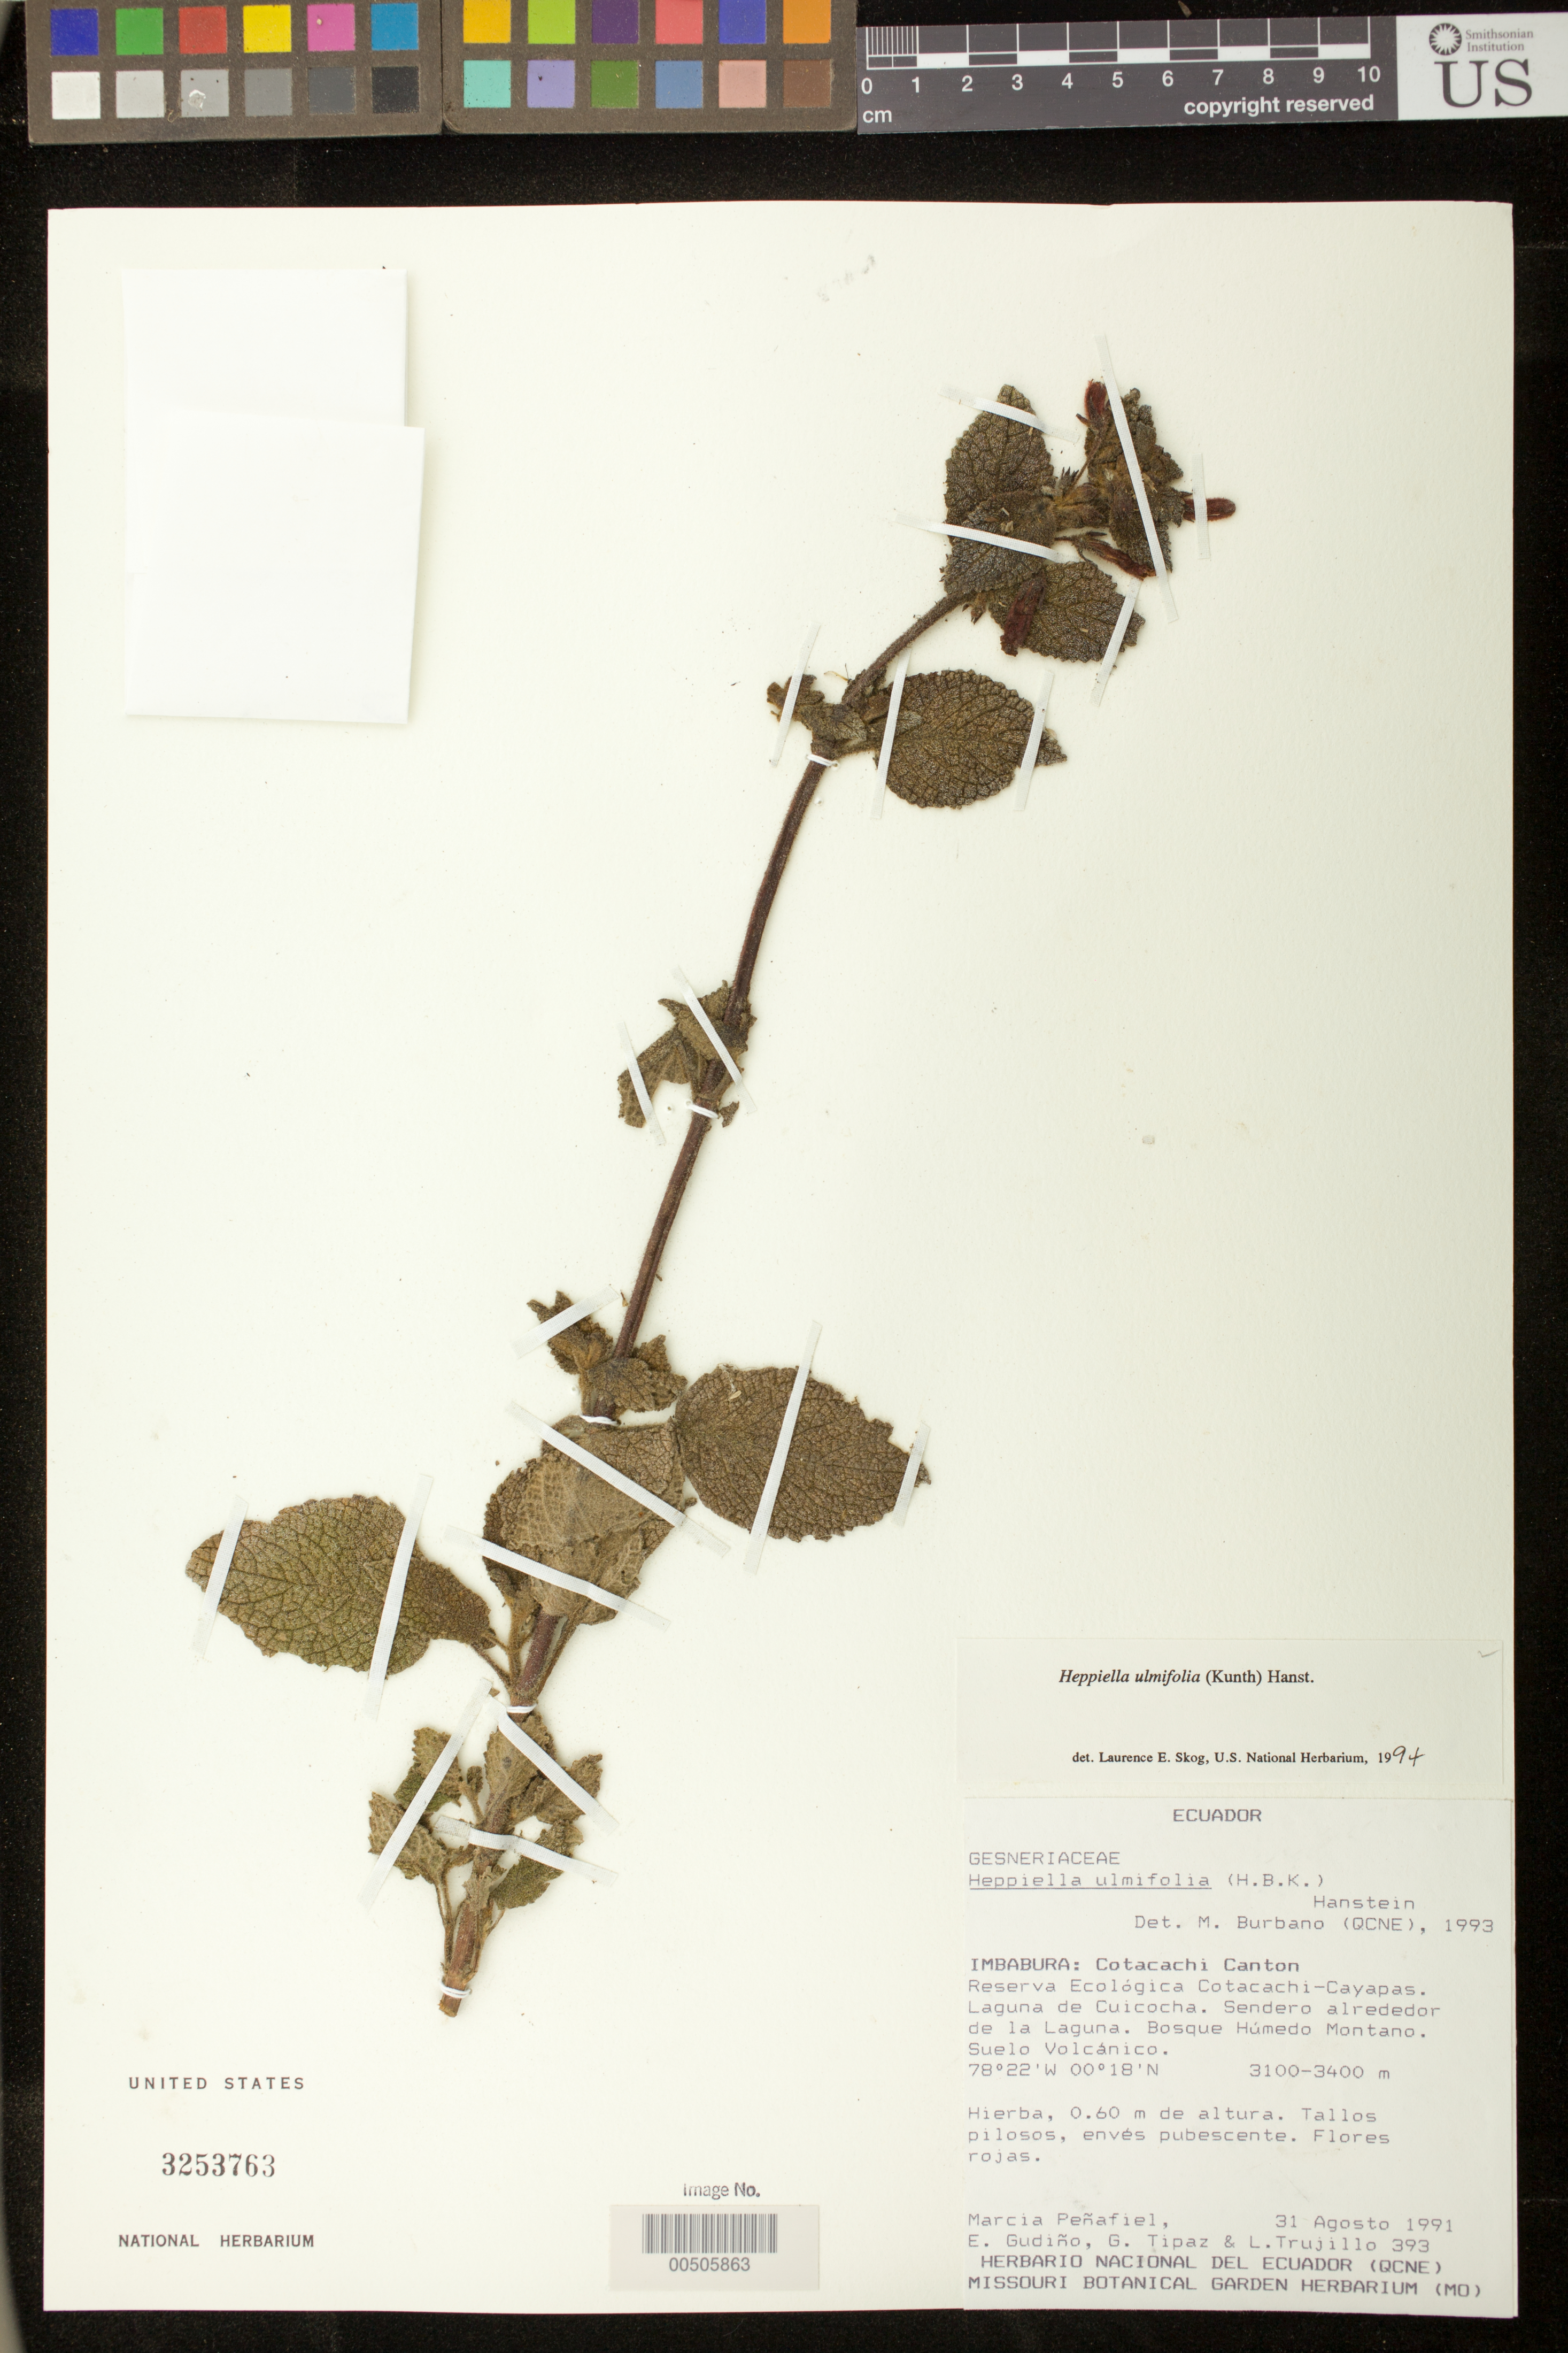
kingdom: Plantae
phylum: Tracheophyta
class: Magnoliopsida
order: Lamiales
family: Gesneriaceae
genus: Heppiella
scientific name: Heppiella ulmifolia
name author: (Kunth) Hanst.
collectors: M. Penafiel, E. Gudiño, G. Tipaz & L. Trujillo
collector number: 393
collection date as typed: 31 Aug 1991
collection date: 1991-08-31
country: Ecuador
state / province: Imbabura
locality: Cotacachi Canton, Reserva Ecologica Cotachachi-Cayapas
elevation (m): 3100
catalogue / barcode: US 3253763